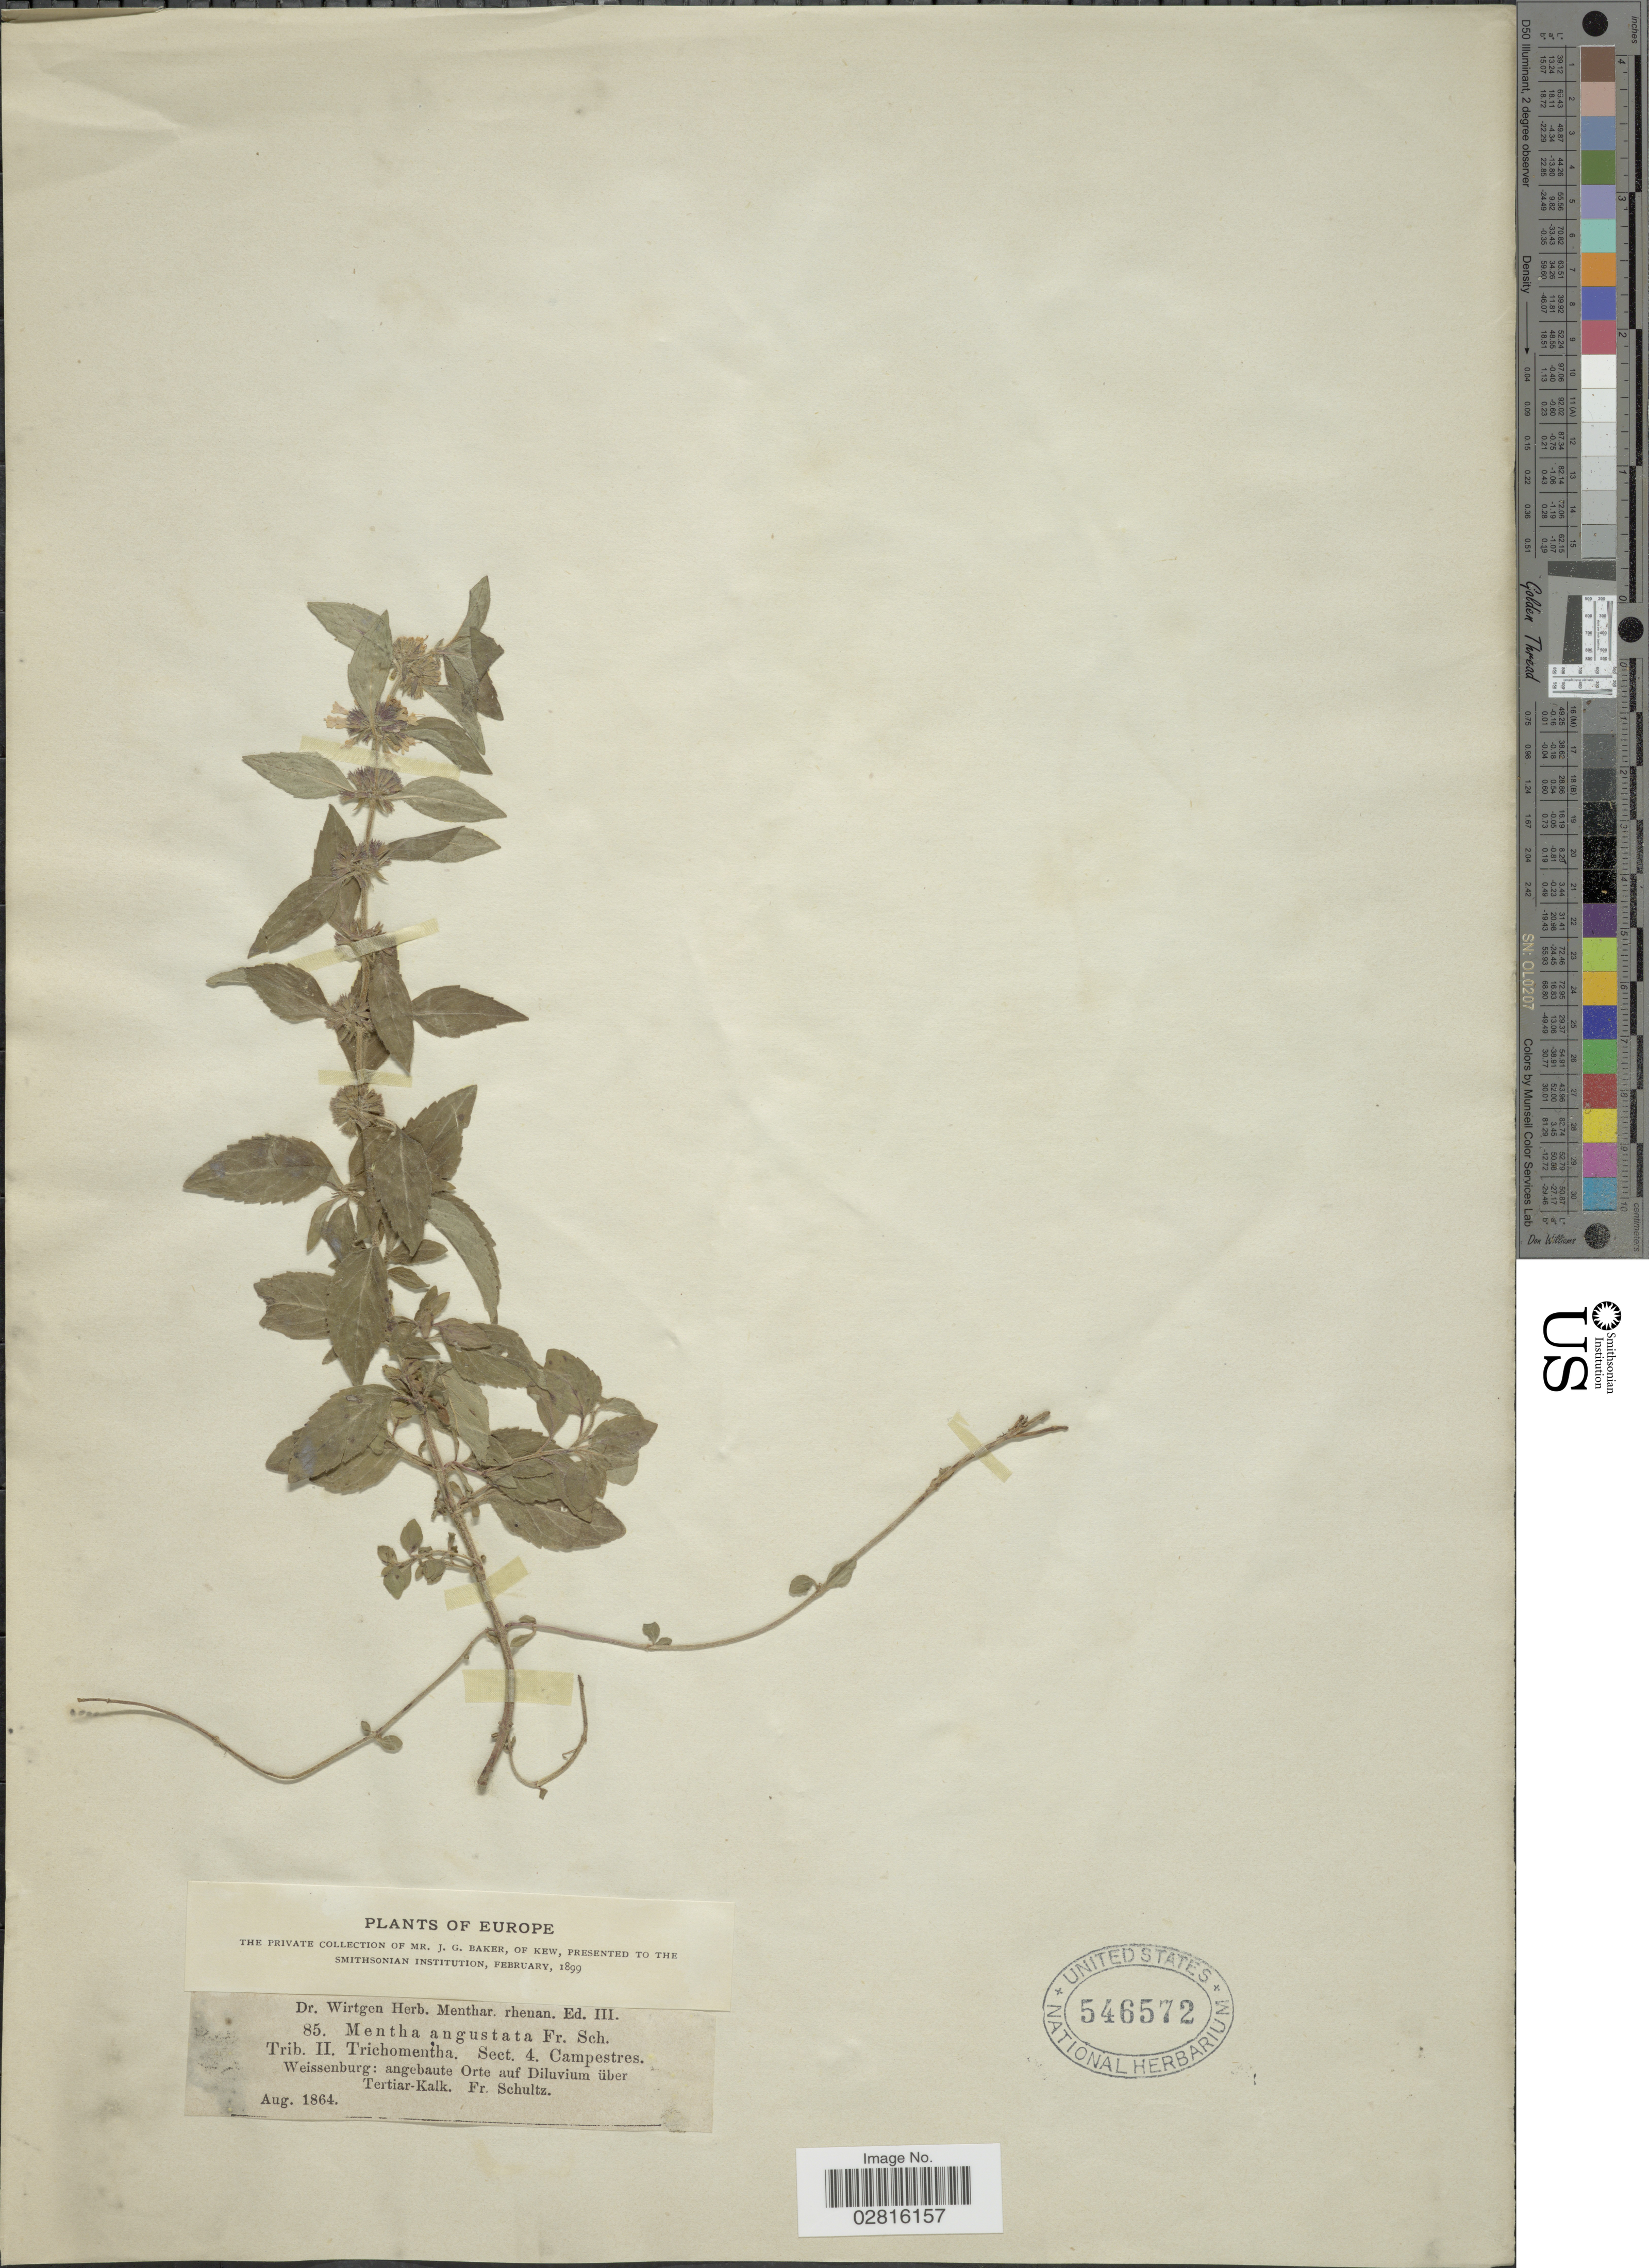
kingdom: Plantae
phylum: Tracheophyta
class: Magnoliopsida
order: Lamiales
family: Lamiaceae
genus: Mentha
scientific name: Mentha angustata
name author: Schultz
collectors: F. Schultz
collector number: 85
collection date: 1864-08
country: Germany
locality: Weissenburg: angebaute Orte auf Diluvium über Tertiar-Kalk.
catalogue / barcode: US 546572